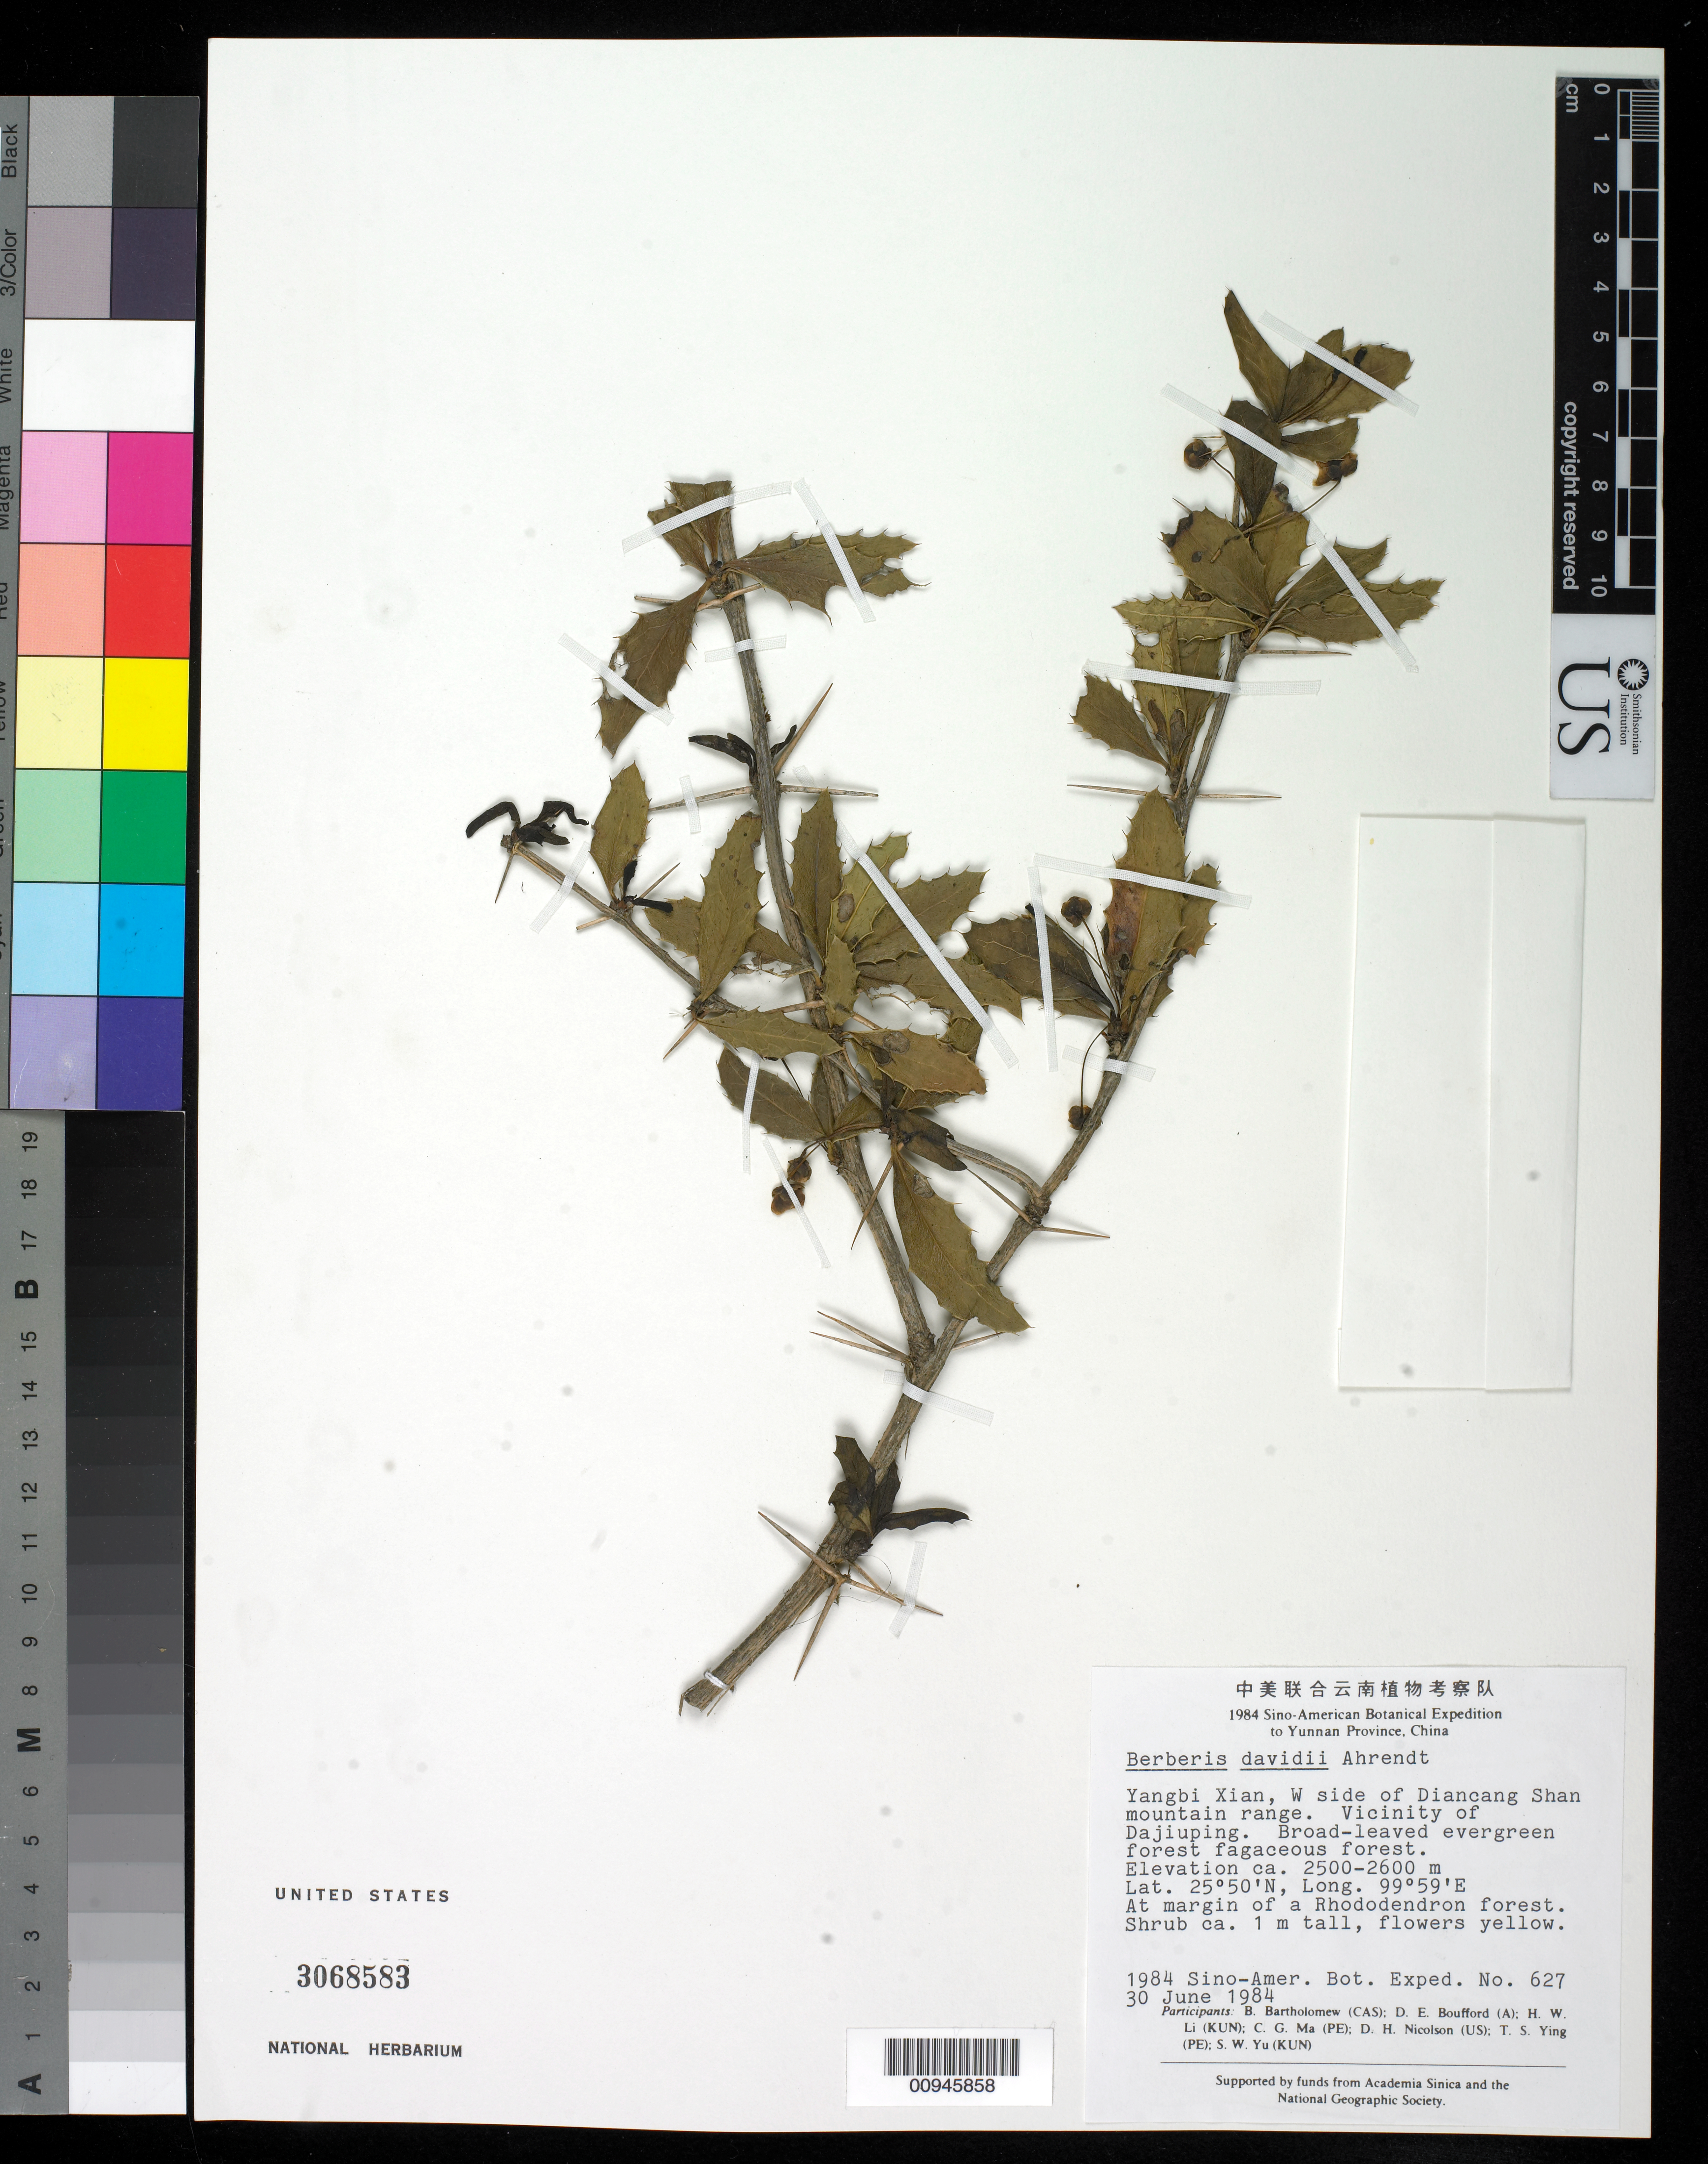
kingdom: Plantae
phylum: Tracheophyta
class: Magnoliopsida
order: Ranunculales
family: Berberidaceae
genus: Berberis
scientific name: Berberis davidii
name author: Ahrendt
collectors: B. M. Bartholomew, D. E. Boufford, H. W. Li, C. Ma, D. H. Nicolson, T. Ying & S. Yu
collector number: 627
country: China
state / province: Yunnan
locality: Yangbi Xian, W side of Diancang Shan mountain range, Dajiuping.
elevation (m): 762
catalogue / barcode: US 3068583